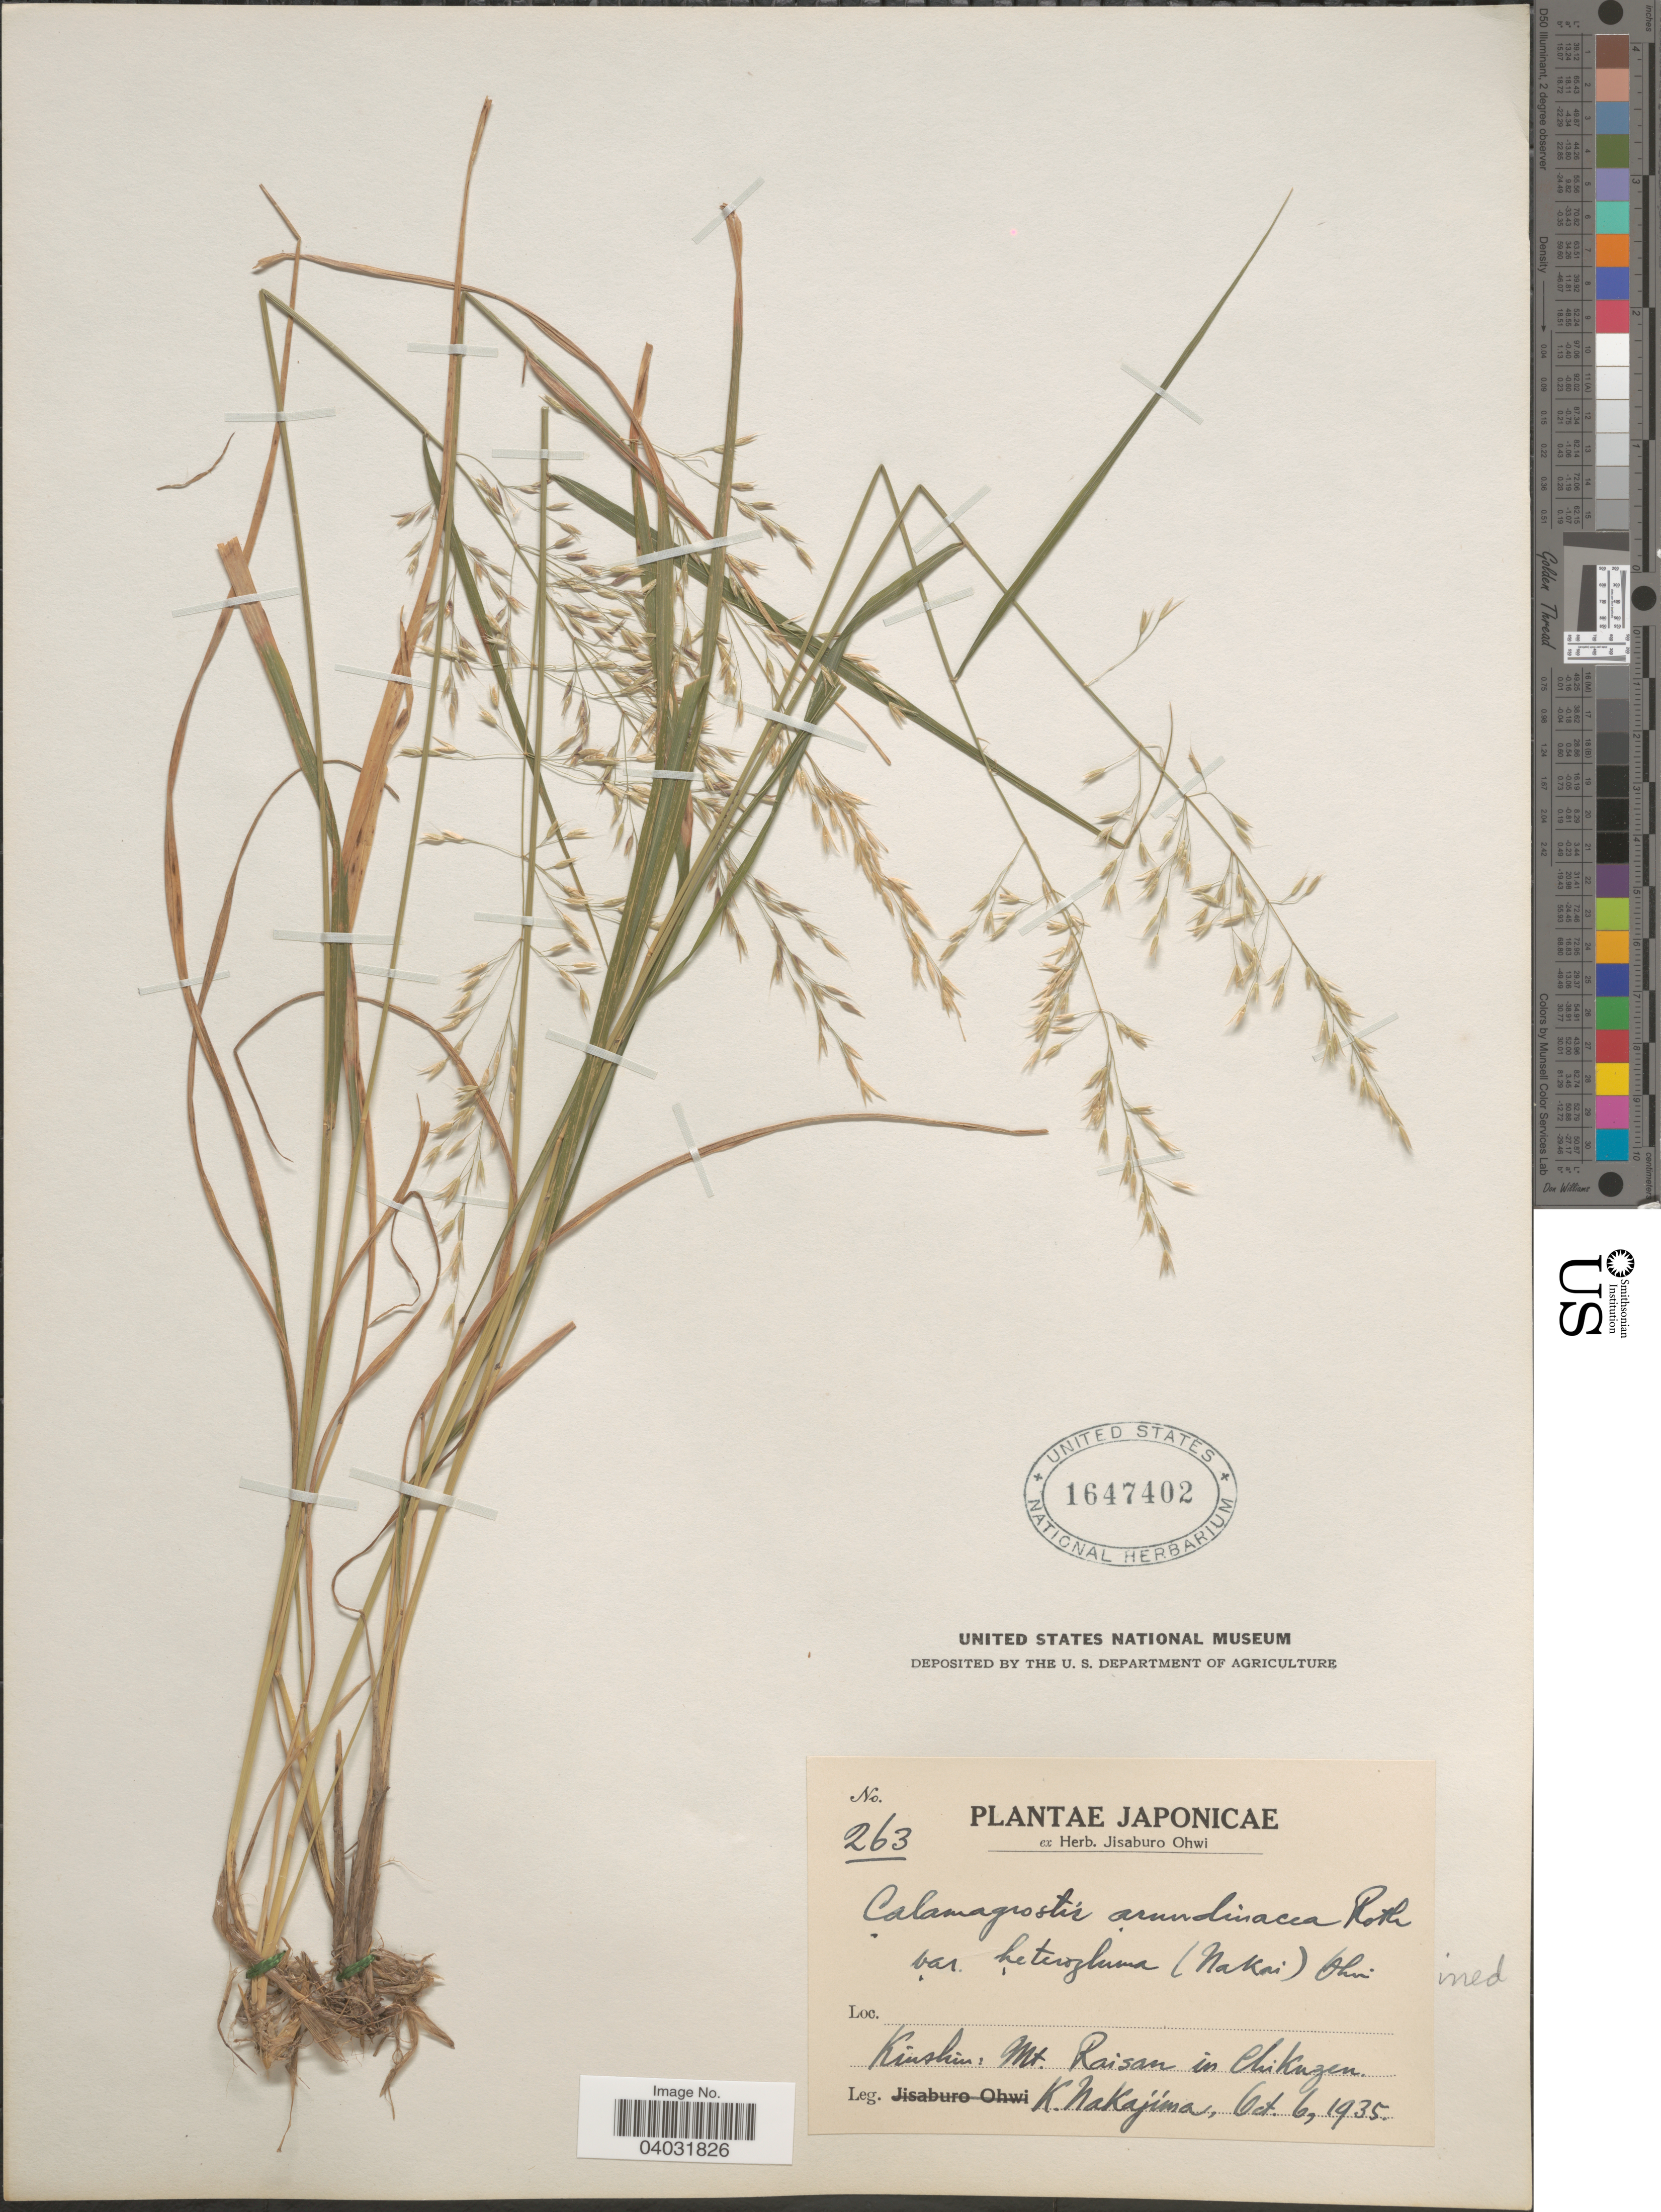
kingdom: Plantae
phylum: Tracheophyta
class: Liliopsida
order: Poales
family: Poaceae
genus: Calamagrostis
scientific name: Calamagrostis arundinacea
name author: (L.) Roth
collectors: K. Nakajima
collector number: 263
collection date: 1935-10-06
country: Japan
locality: Kiushiu, Mt. Raisan in Chikuzen.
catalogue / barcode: US 1647402